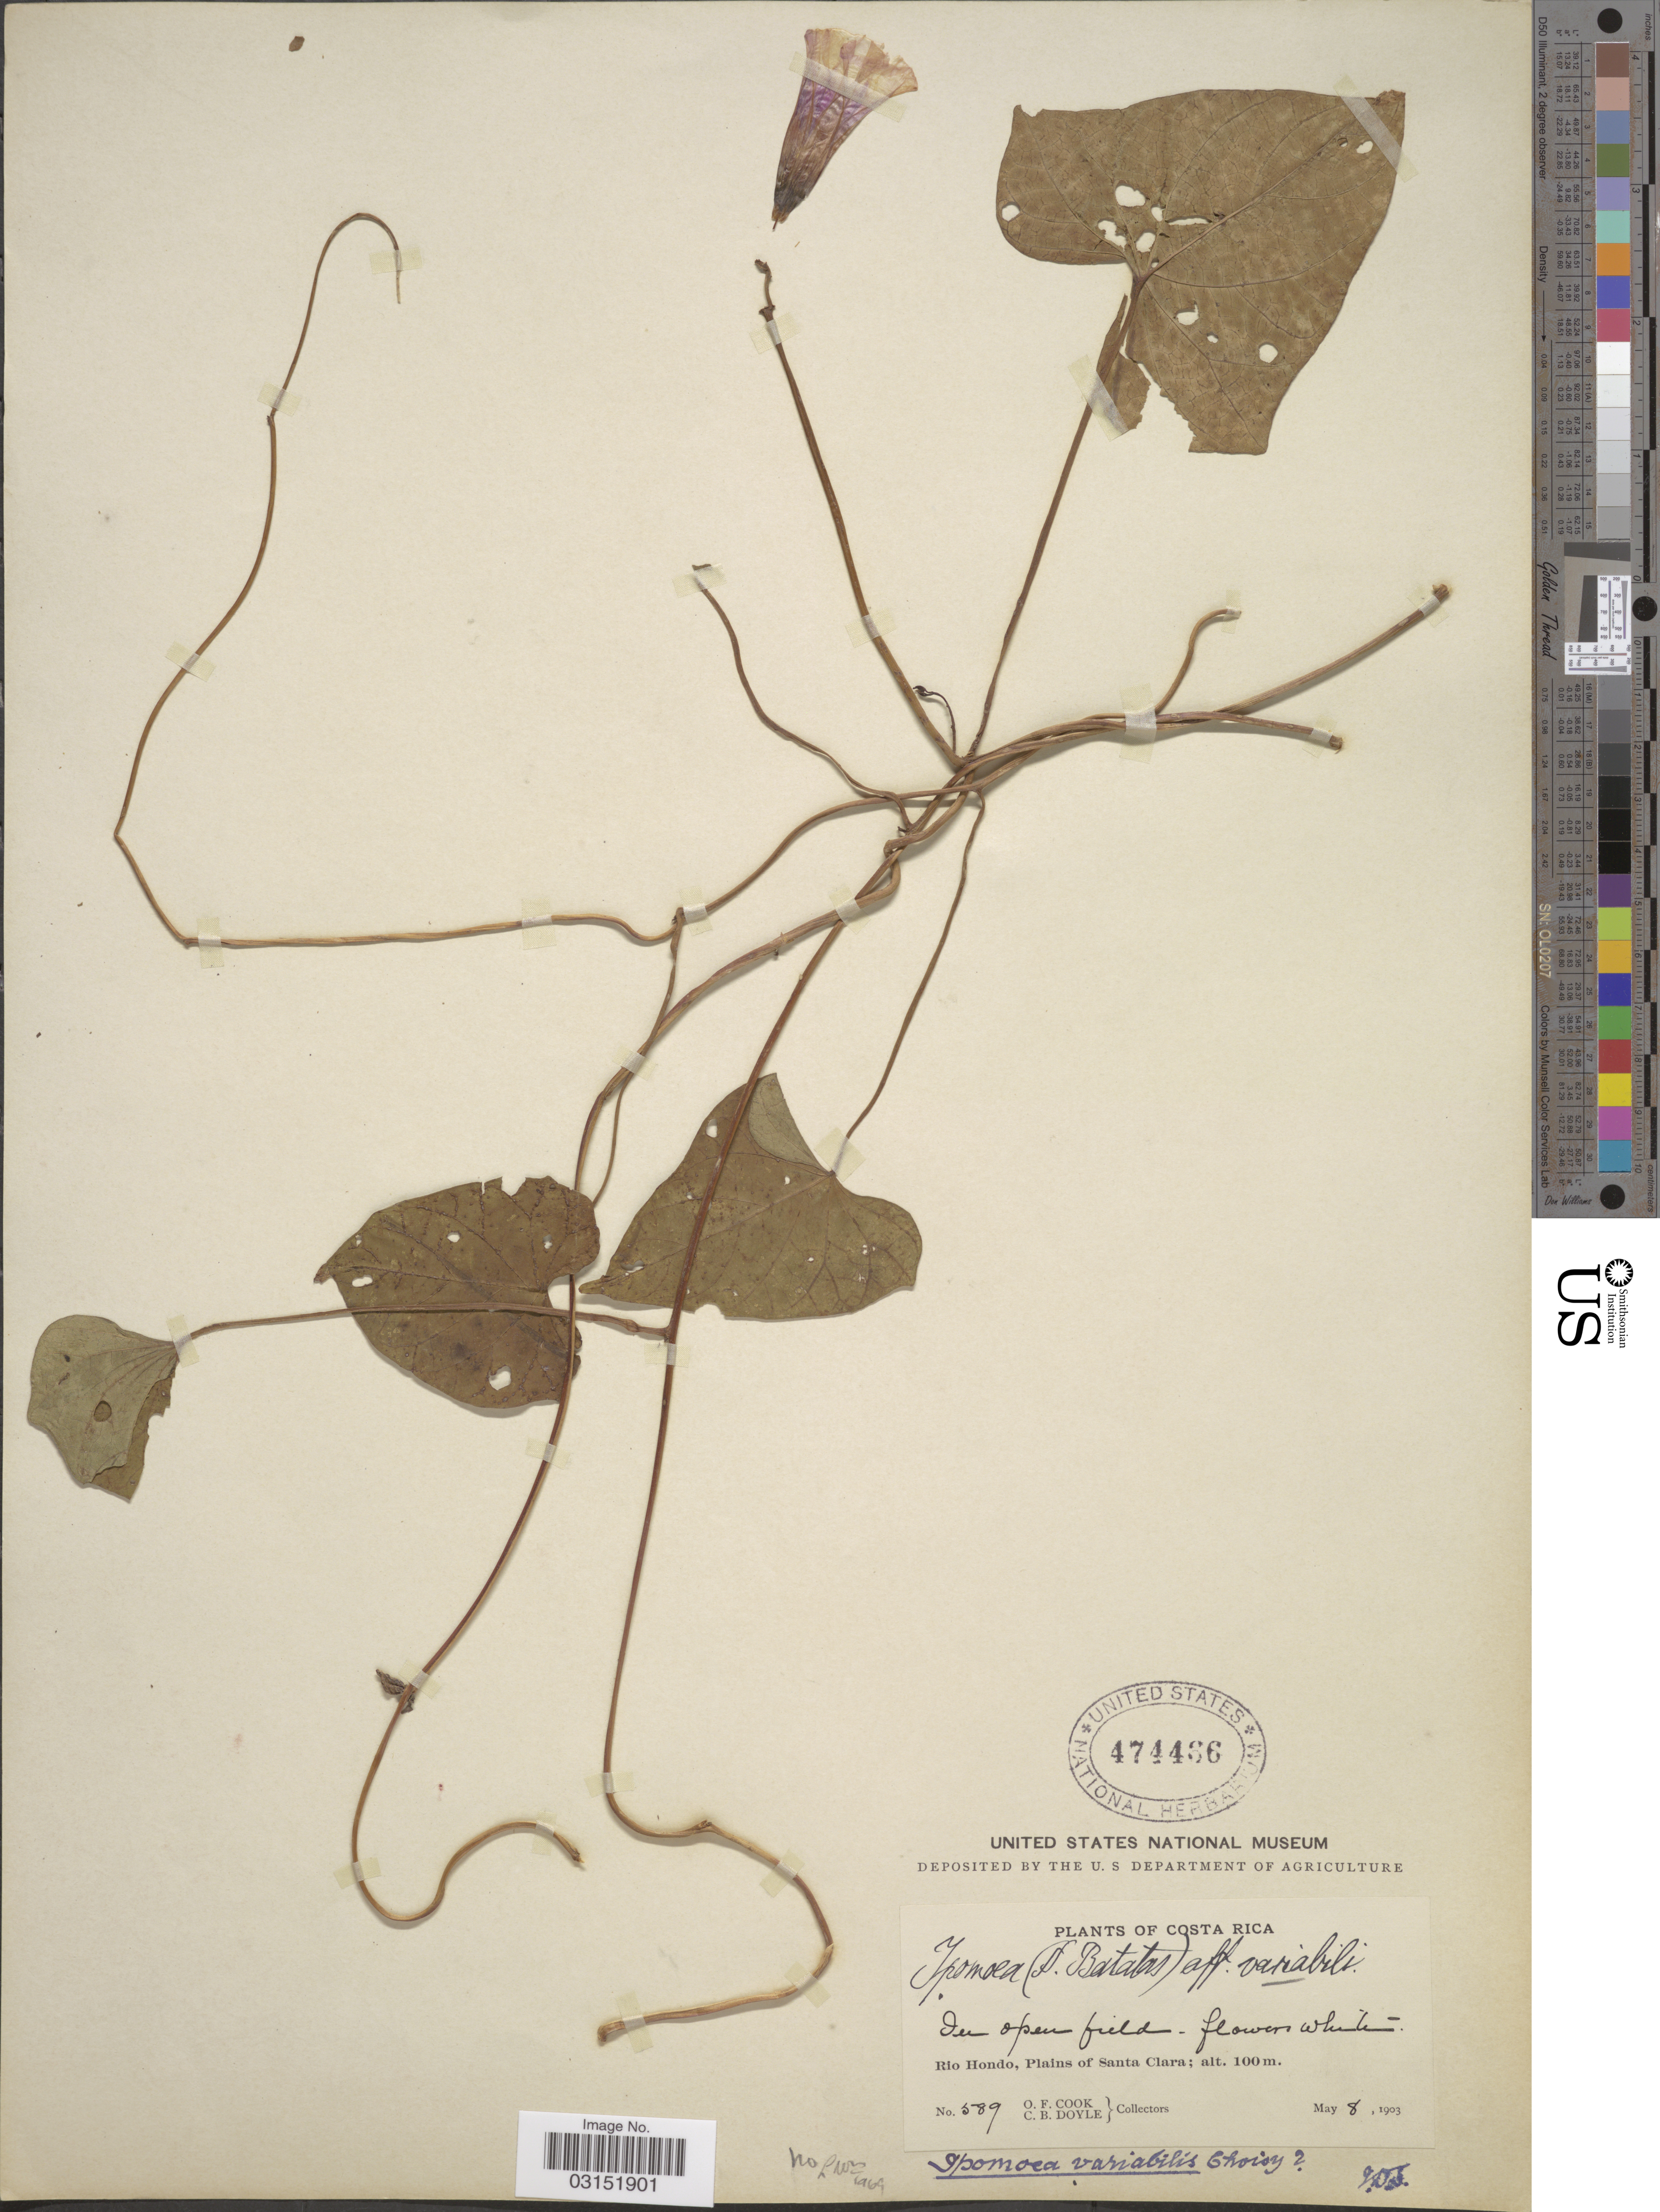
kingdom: Plantae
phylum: Tracheophyta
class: Magnoliopsida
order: Solanales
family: Convolvulaceae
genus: Ipomoea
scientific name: Ipomoea sp.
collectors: O. F. Cook & C. Doyle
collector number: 589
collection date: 1903-05-08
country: Costa Rica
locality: In open field, Rio Hondo, Plains of Santa Clara.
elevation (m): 100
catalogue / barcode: US 474466